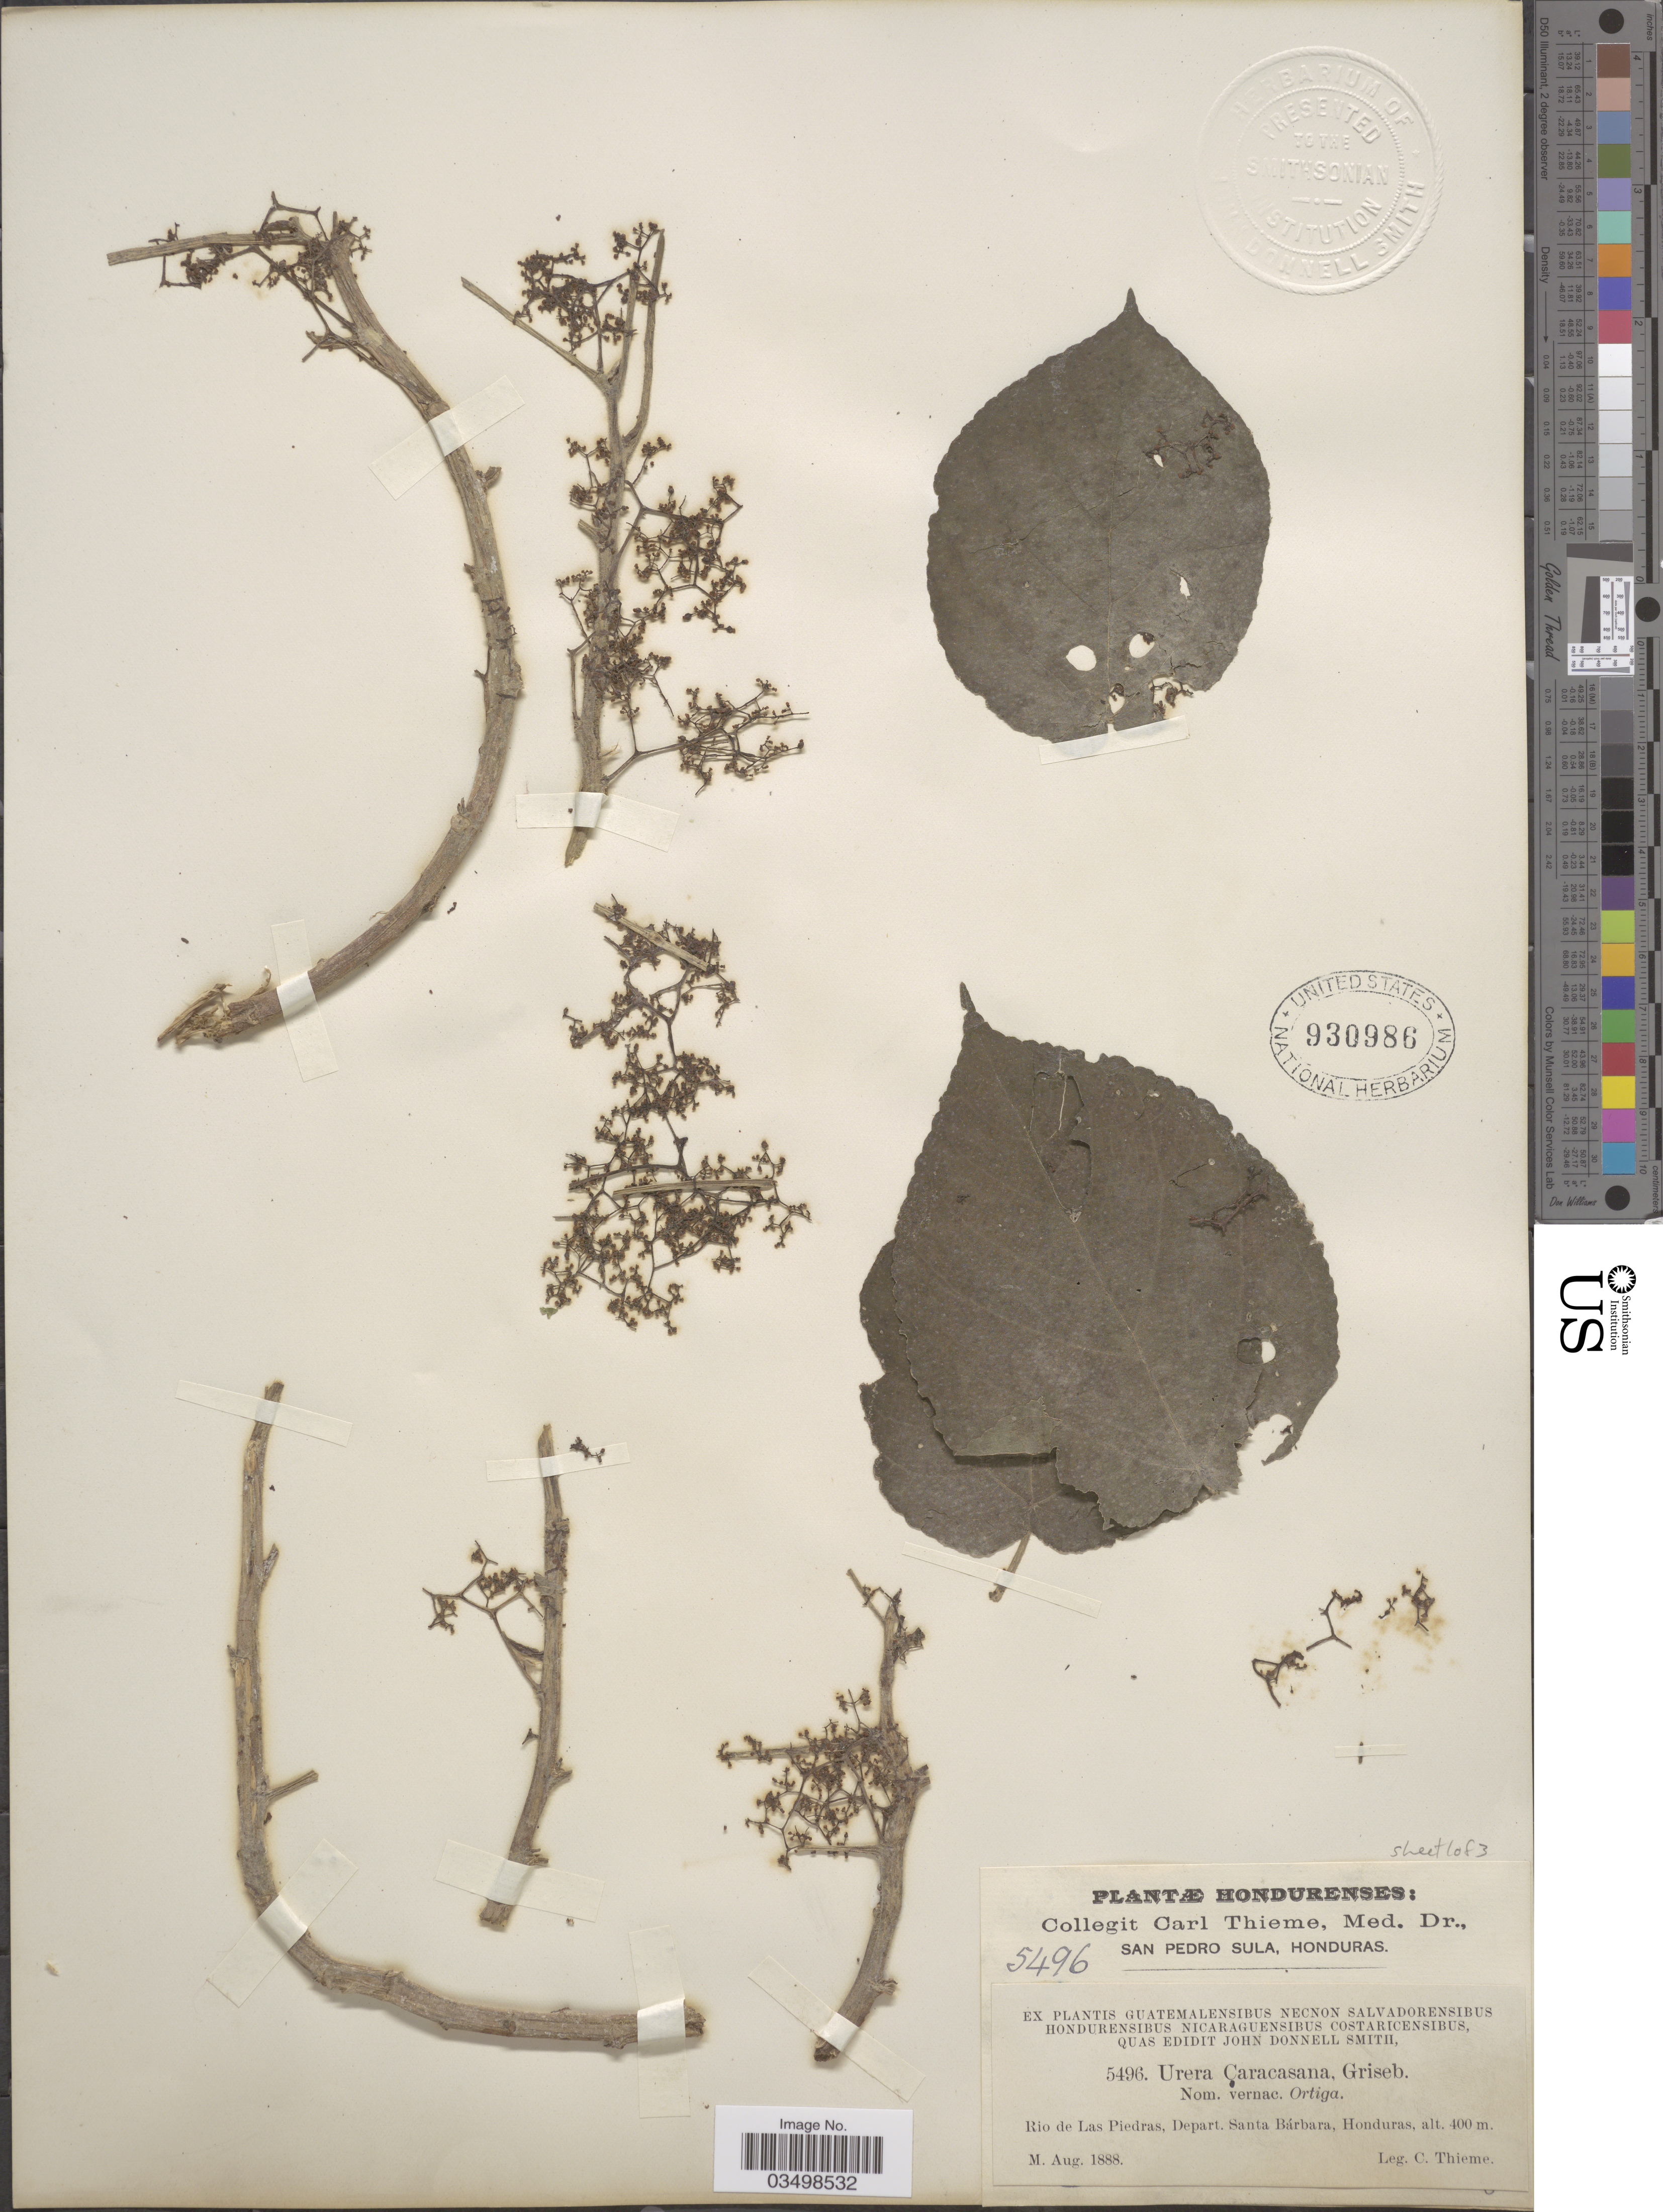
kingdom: Plantae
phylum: Tracheophyta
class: Magnoliopsida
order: Rosales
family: Urticaceae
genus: Urera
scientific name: Urera caracasana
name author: (Jacq.) Gaudich. ex Griseb.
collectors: C. Thieme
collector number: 5496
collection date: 1888-08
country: Honduras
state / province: Santa Barbara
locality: Rio de Las Piedras, Depart. Santa Bárbara.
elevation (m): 400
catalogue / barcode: US 930986